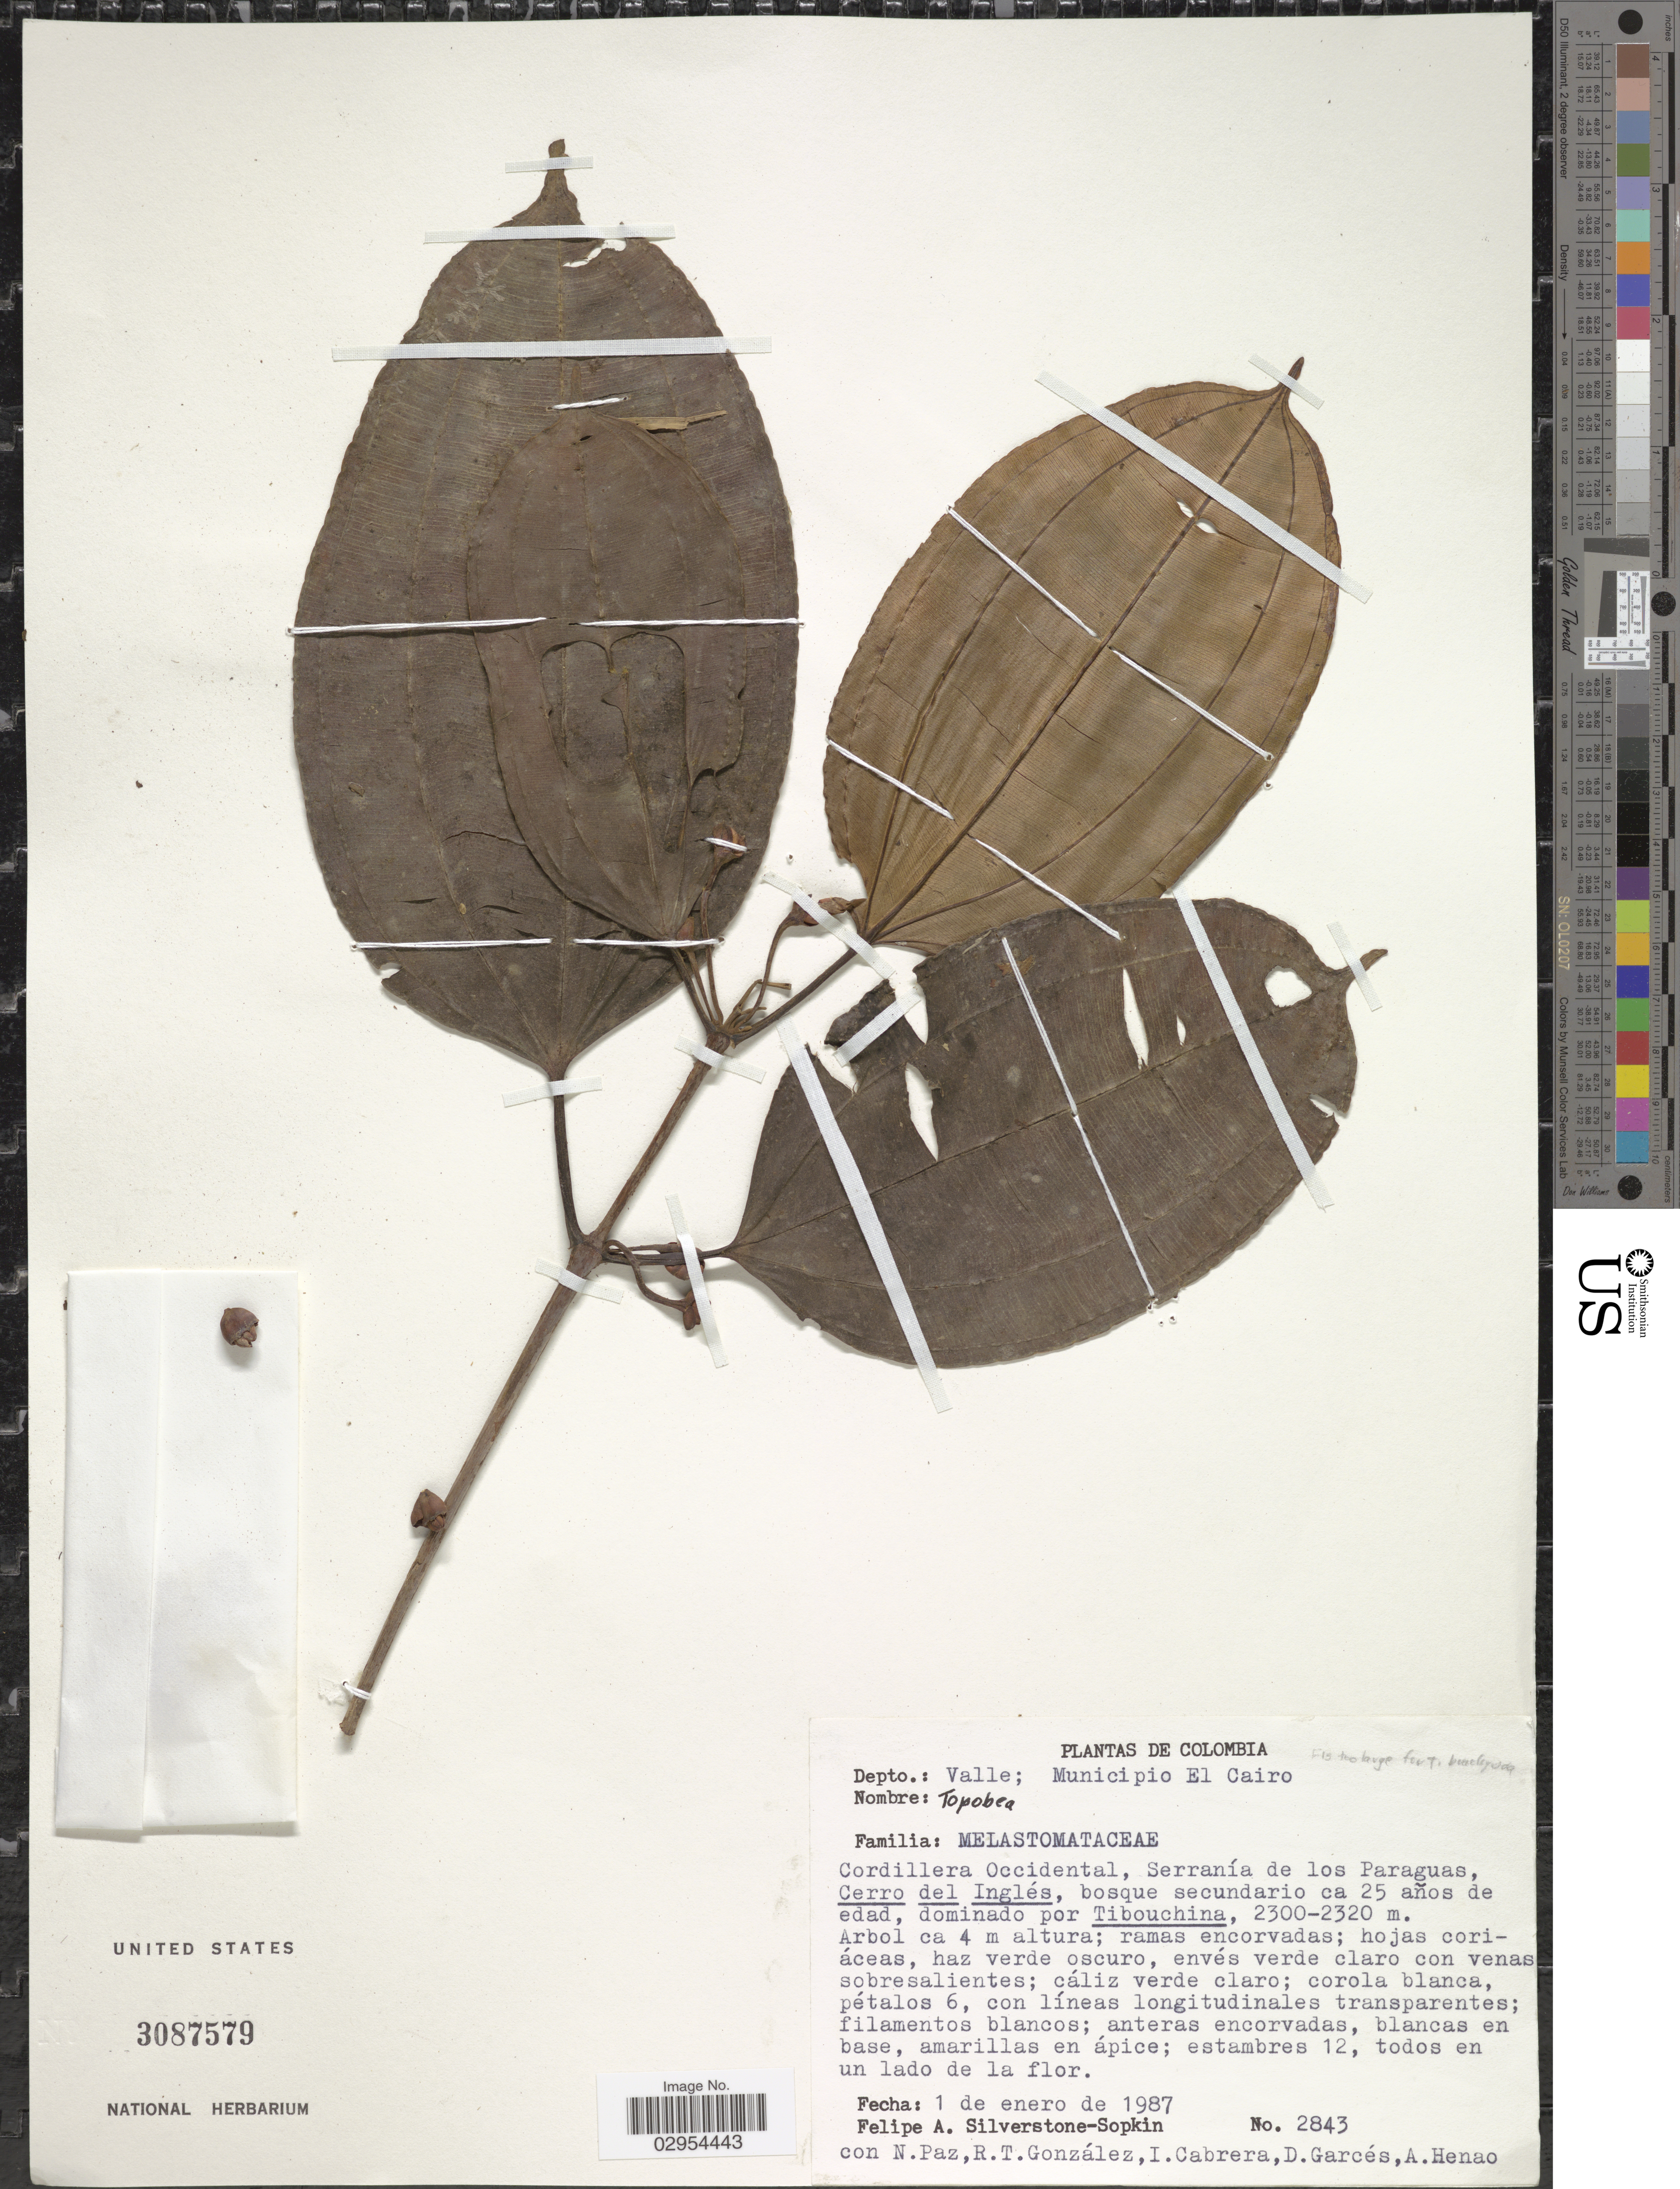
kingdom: Plantae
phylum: Tracheophyta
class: Magnoliopsida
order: Myrtales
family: Melastomataceae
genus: Topobea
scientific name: Topobea sp.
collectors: P. A. Silverstone-Sopkin, N. Paz, R. Gonzalez, I. Cabrera & et al.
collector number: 2843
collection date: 1987-01-01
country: Colombia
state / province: Valle del Cauca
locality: Depto.: Valle; Municipio El Cairo, Cordillera Occidental, Serranía de los Paraguas, Cerro del Inglés.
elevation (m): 2300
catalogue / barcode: US 3087579